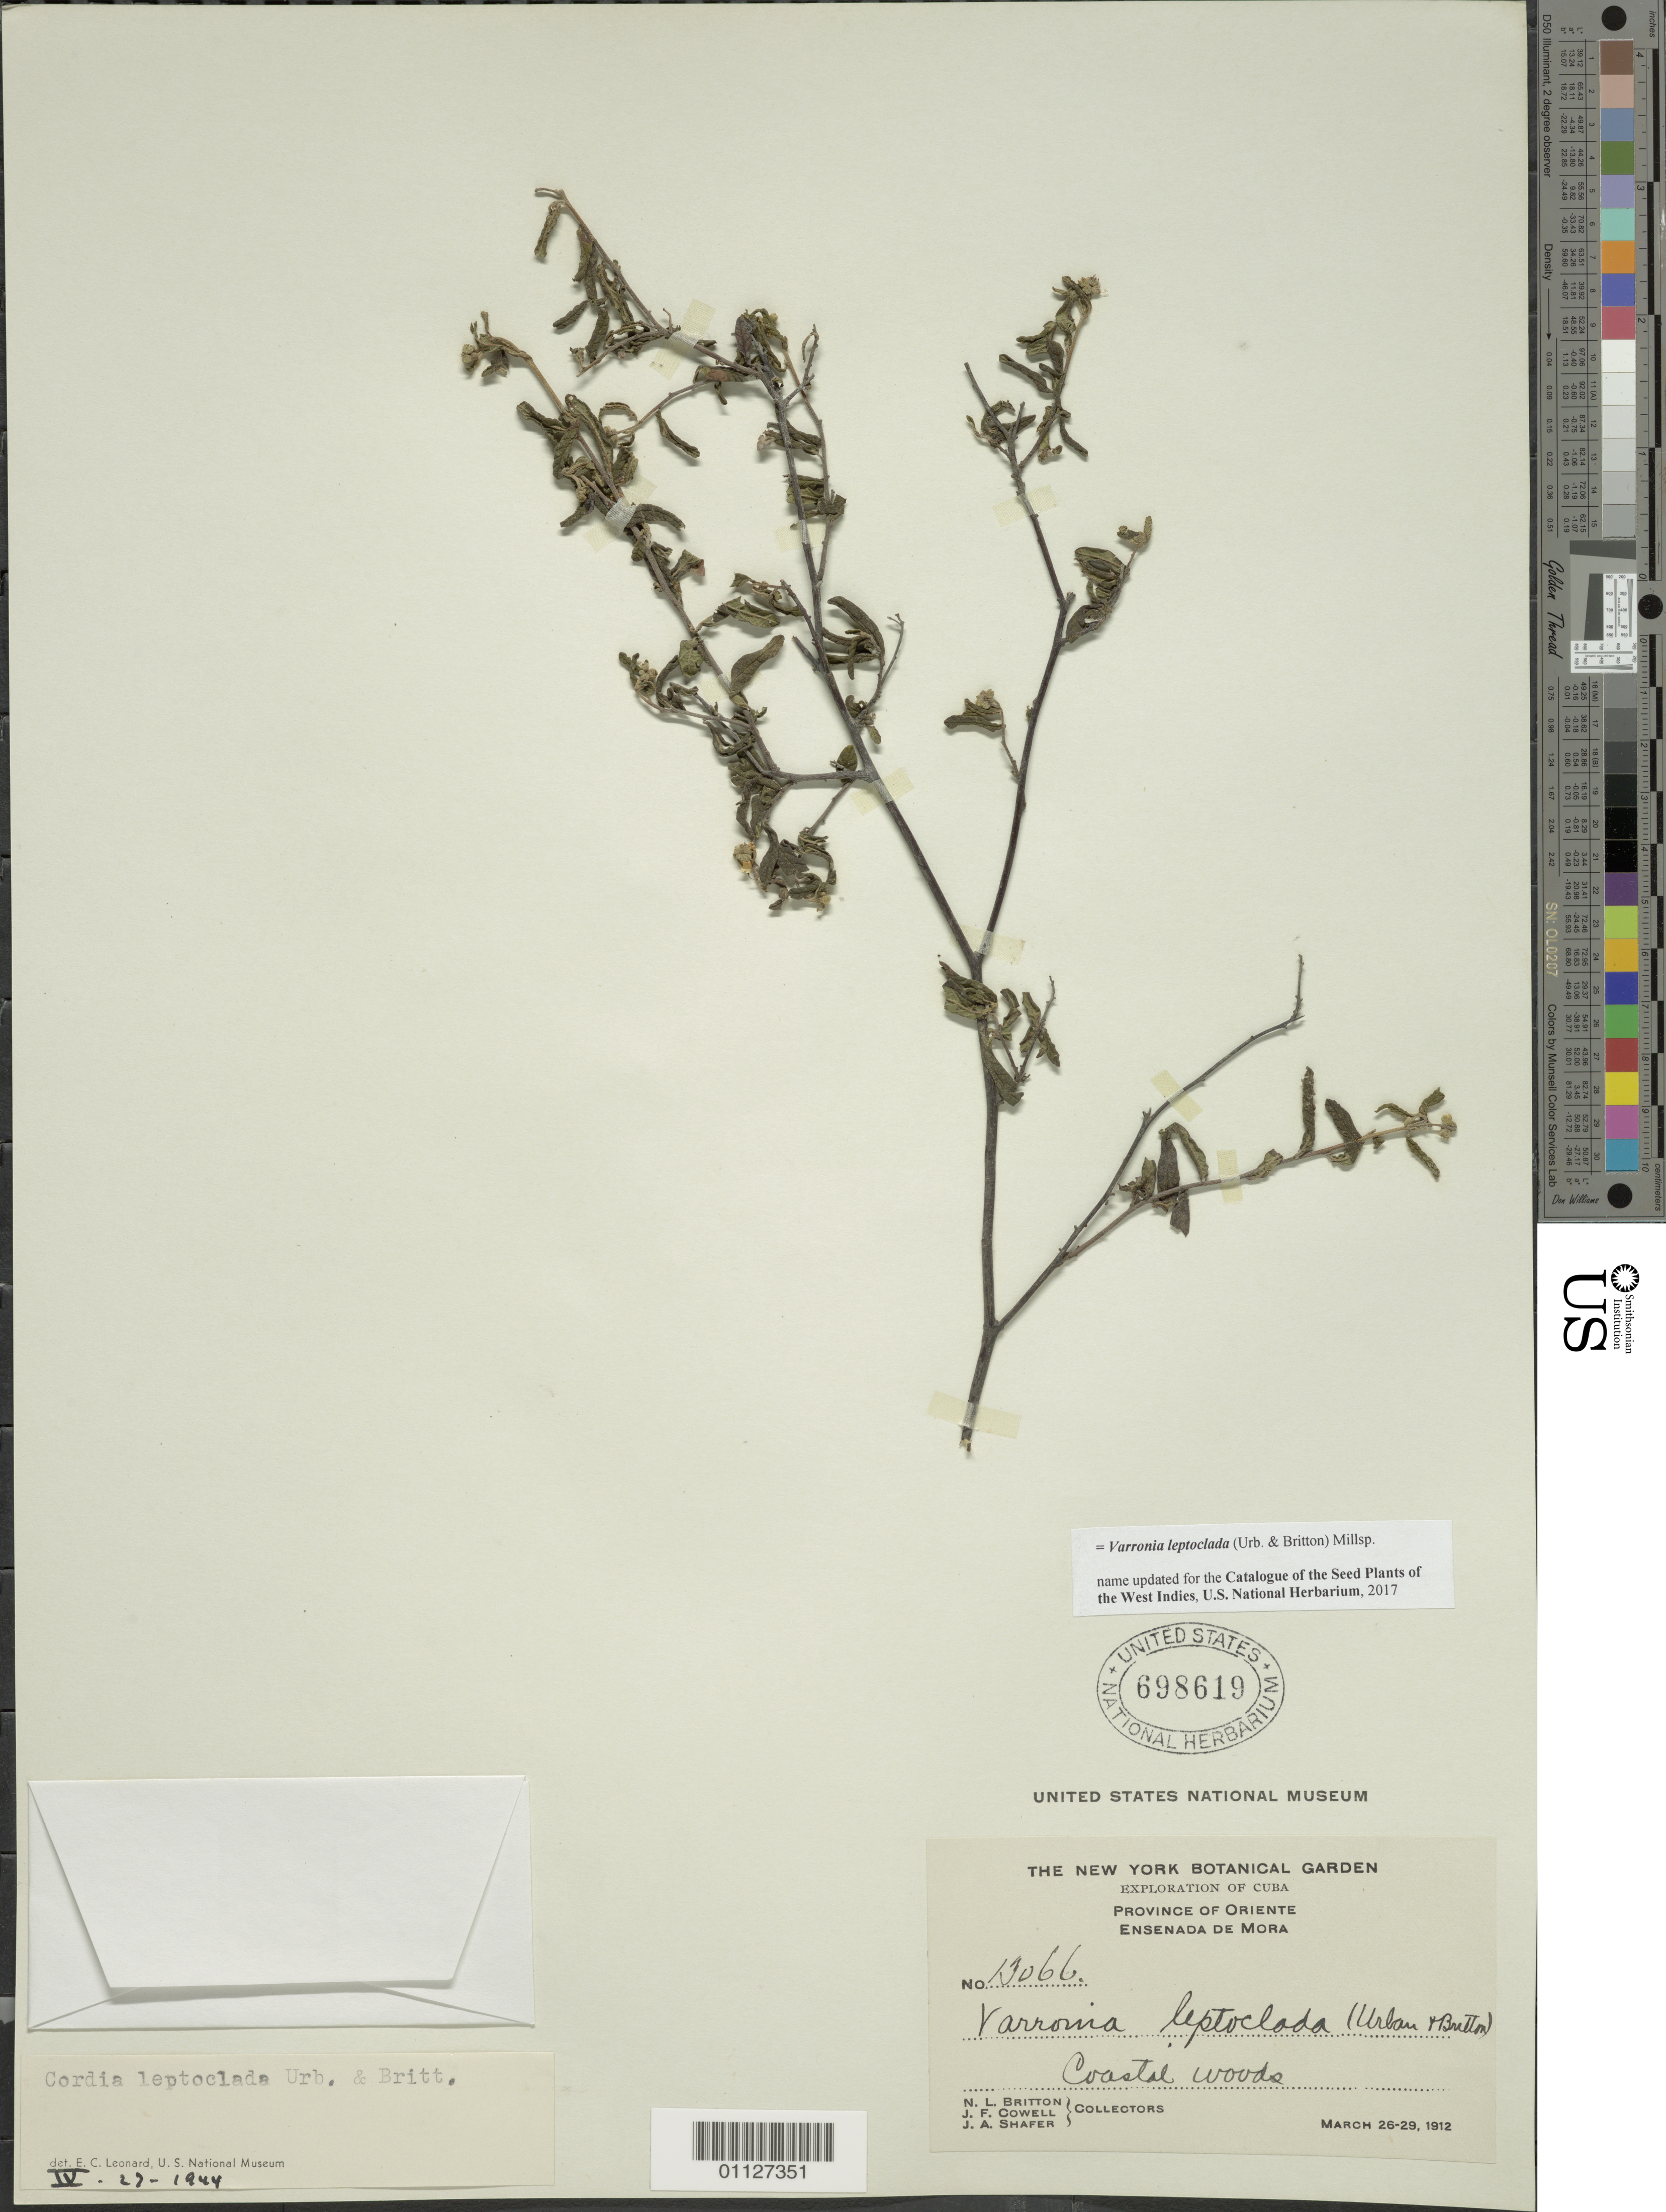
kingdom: Plantae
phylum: Tracheophyta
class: Magnoliopsida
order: Boraginales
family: Cordiaceae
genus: Varronia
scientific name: Varronia leptoclada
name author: (Urb. & Britton) Millsp.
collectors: N. Britton, J. F. Cowell & J. A. Shafer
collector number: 13066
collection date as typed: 26 Mar 1912 to 29 Mar 1912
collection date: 1912-03-26/1912-03-29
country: Cuba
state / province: Oriente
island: Cuba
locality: Ensenada de Mora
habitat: coastal woods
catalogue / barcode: US 698619